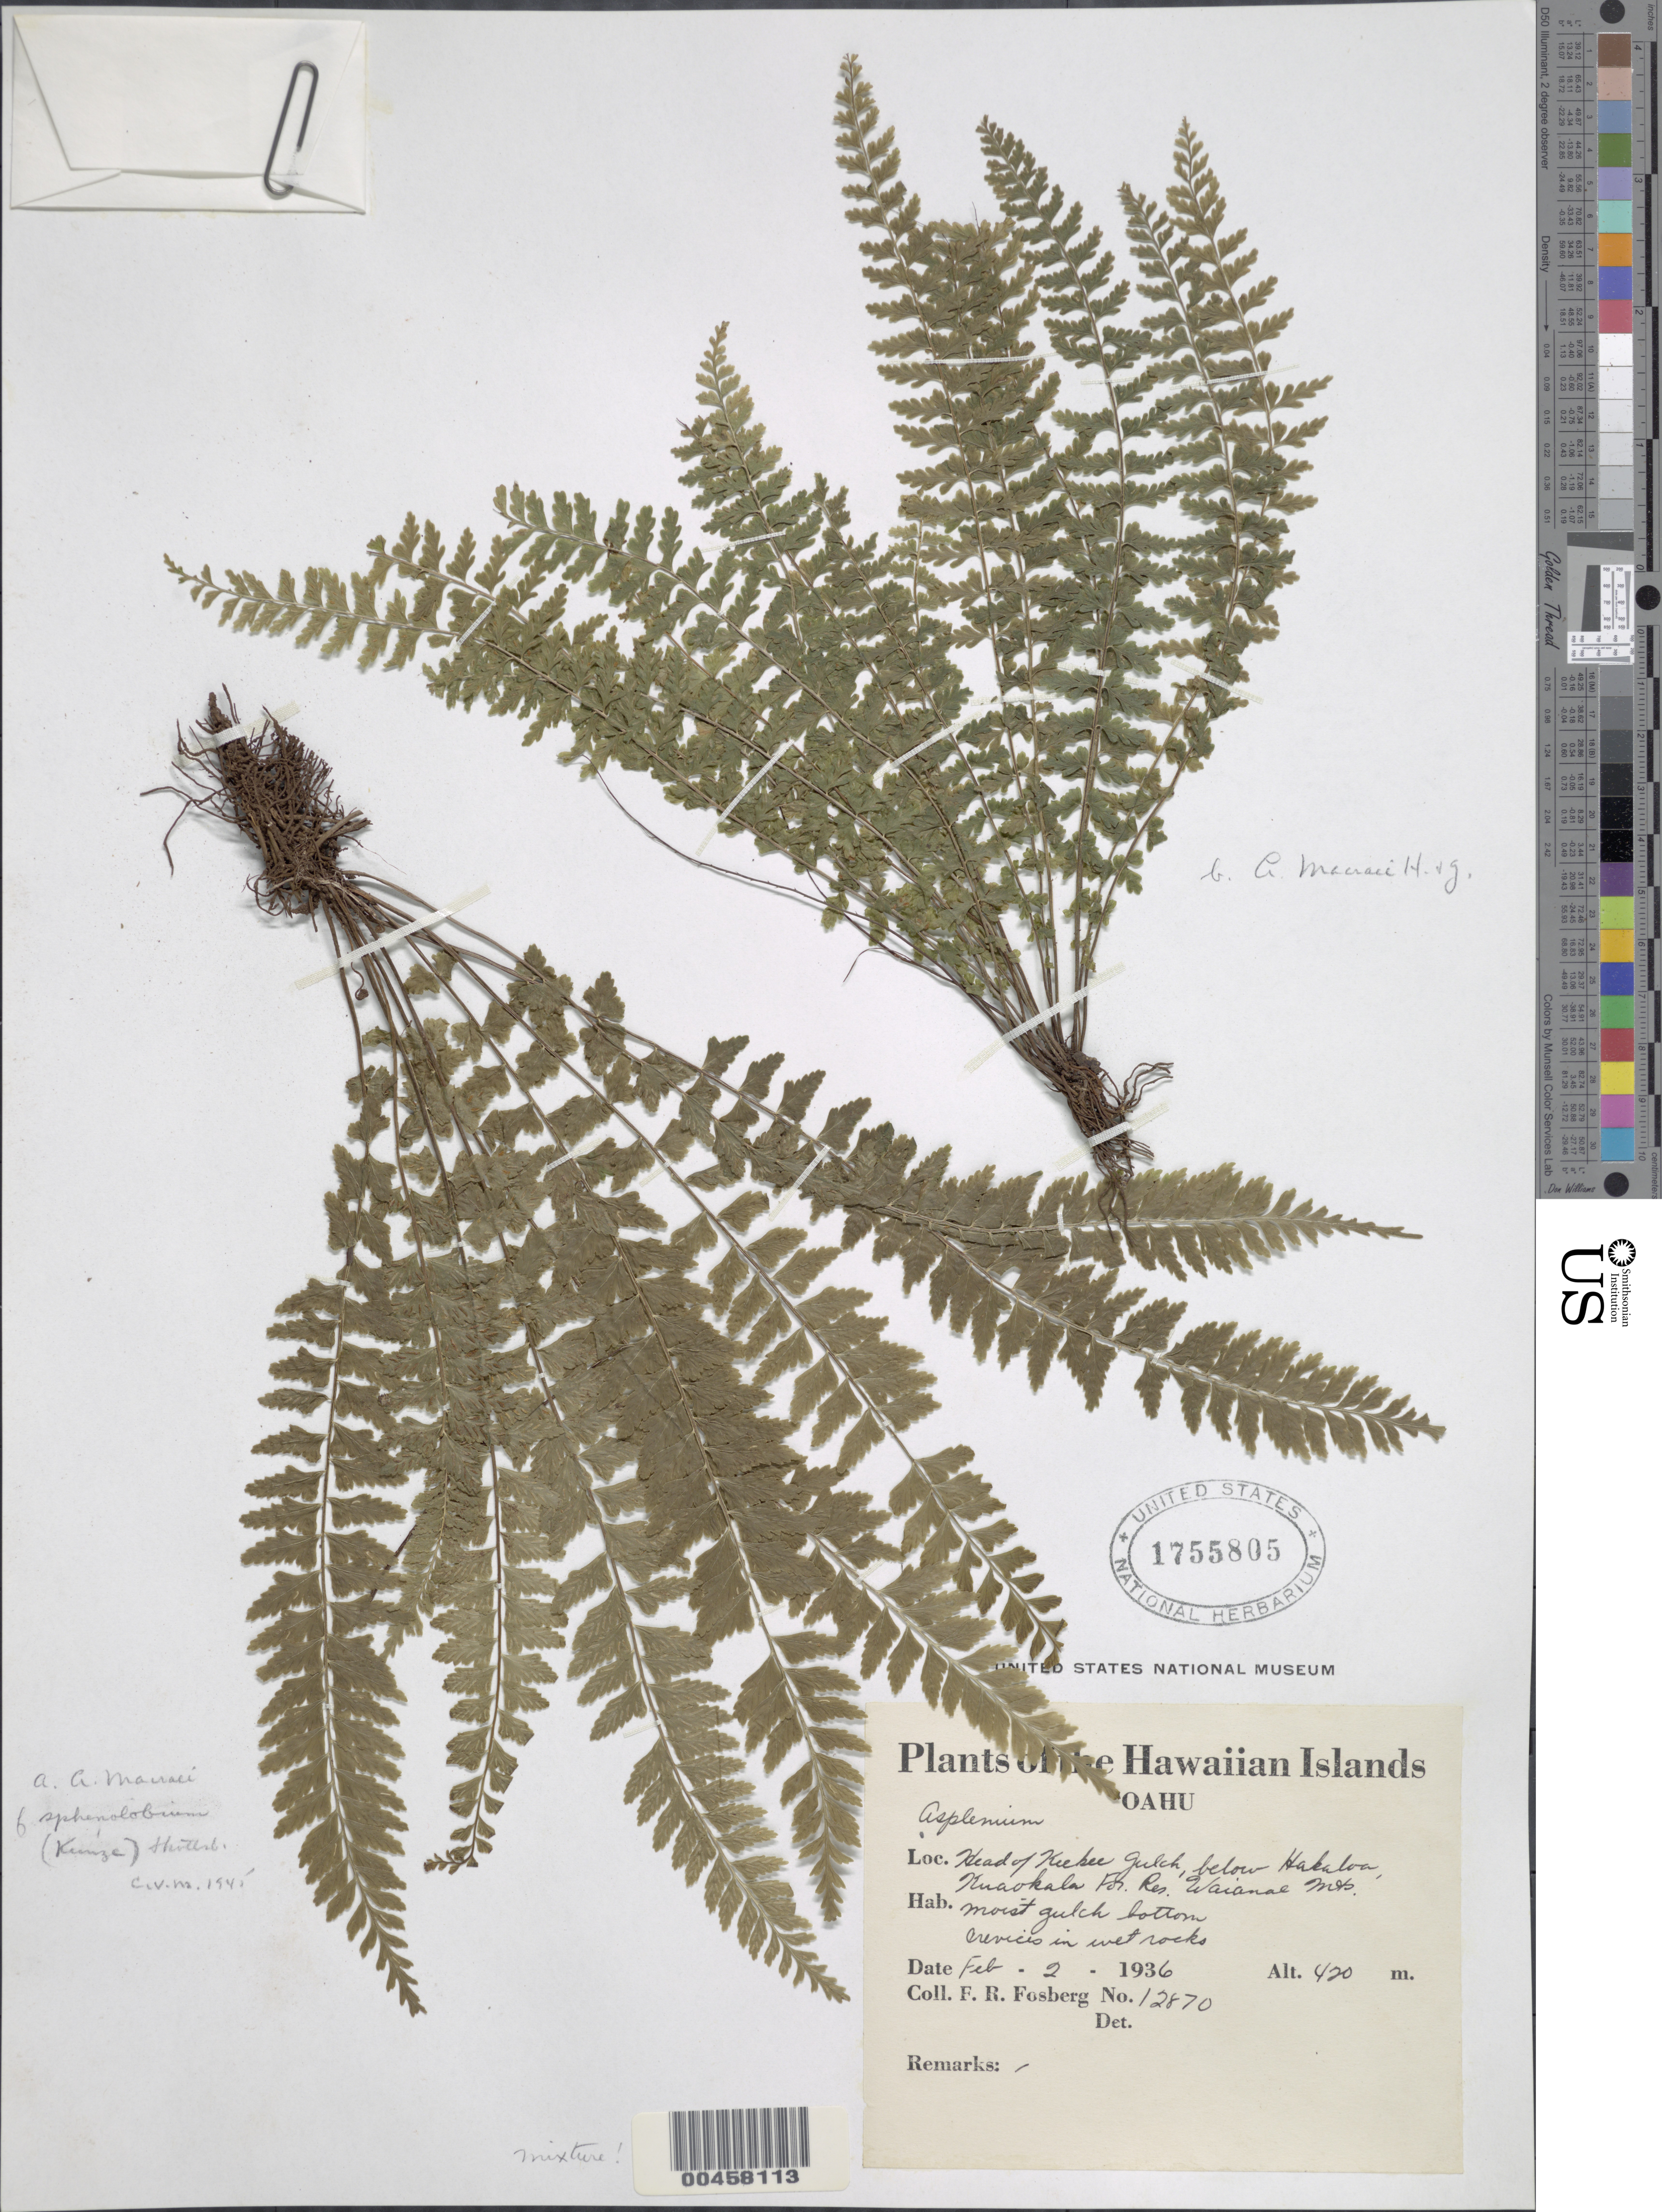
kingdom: Plantae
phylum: Tracheophyta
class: Polypodiopsida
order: Polypodiales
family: Aspleniaceae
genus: Asplenium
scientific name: Asplenium macraei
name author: Hook. & Grev.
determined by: Wagner, W. L., (BOT), Smithsonian Institution - National Museum of Natural History (UNITED STATES)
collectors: F. R. Fosberg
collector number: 12870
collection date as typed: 2 Feb 1936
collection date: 1936-02-02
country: United States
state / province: Hawaii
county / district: Honolulu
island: Oahu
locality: Head of Keekee Gulch, below Hakaloa-Kuaokala For. Res., Waianae Mts.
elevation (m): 420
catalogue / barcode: US 1755805